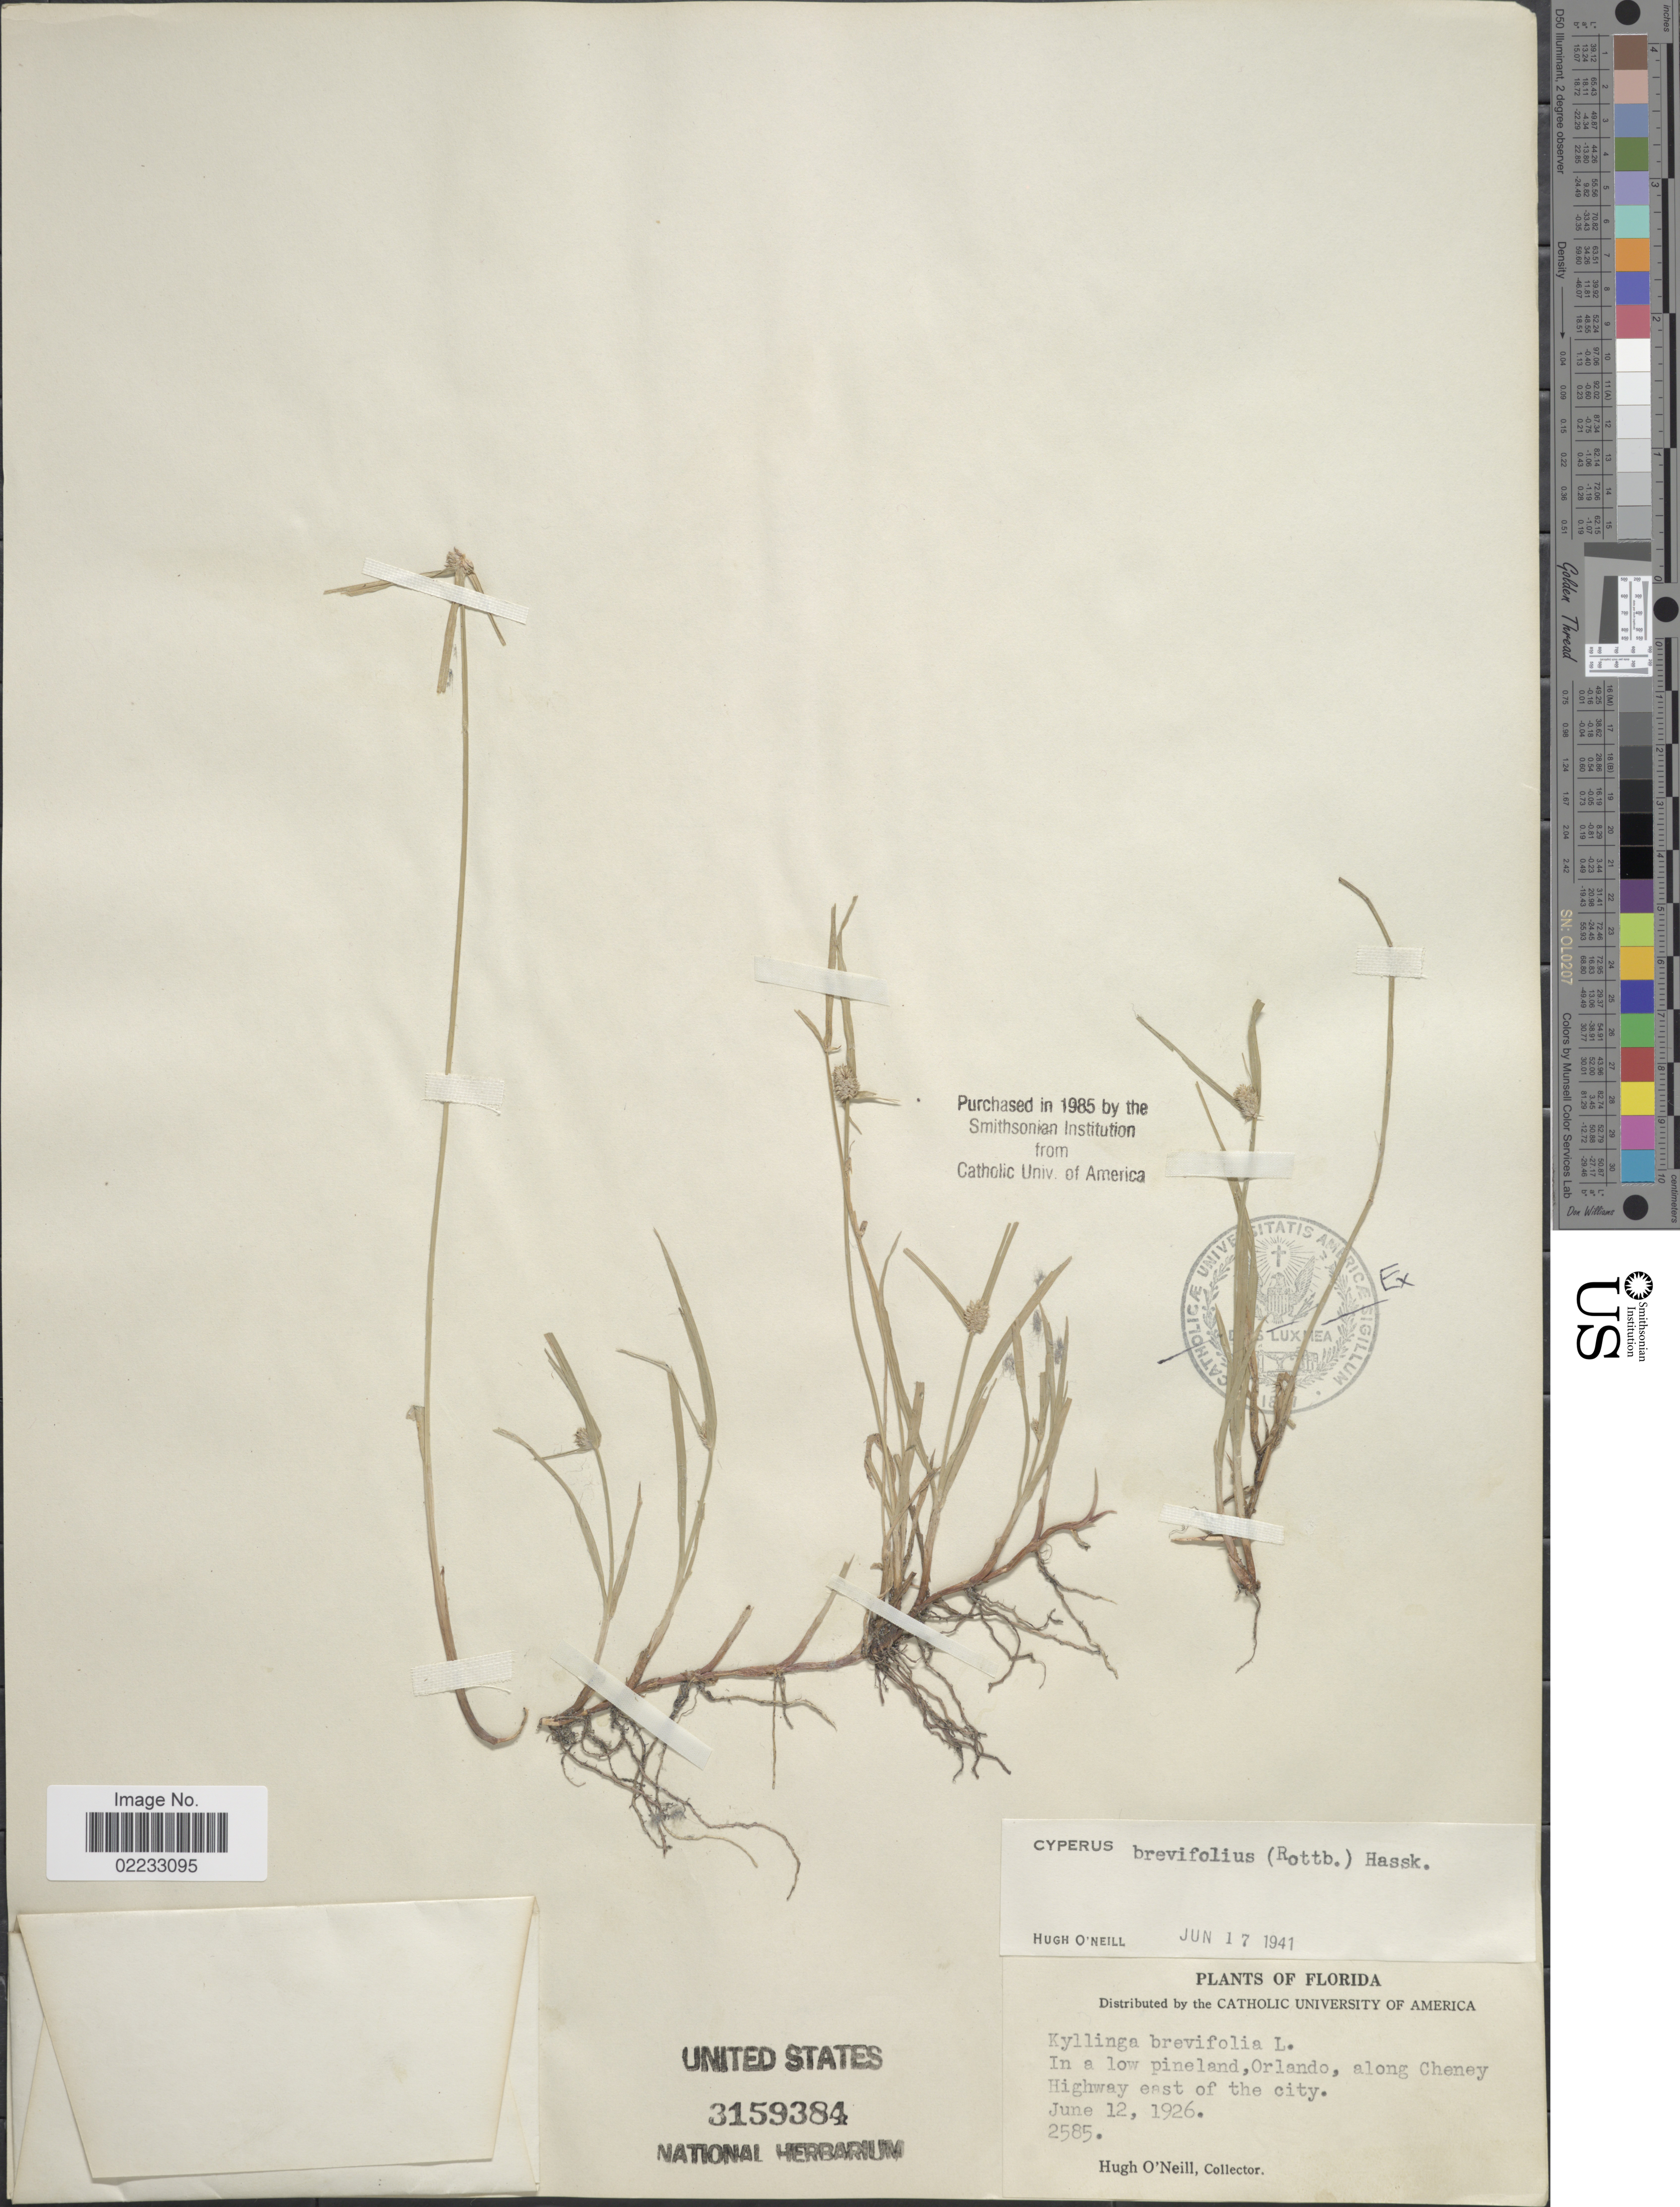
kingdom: Plantae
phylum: Tracheophyta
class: Liliopsida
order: Poales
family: Cyperaceae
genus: Cyperus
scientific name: Cyperus brevifolius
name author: (Rottb.) Hassk.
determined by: Strong, M. T., (US), Smithsonian Institution - National Museum of Natural History (UNITED STATES)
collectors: H. O'Neill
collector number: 2585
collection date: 1926-06-12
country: United States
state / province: Florida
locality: Orlando, along Cheney Highway east of the city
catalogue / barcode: US 3159384